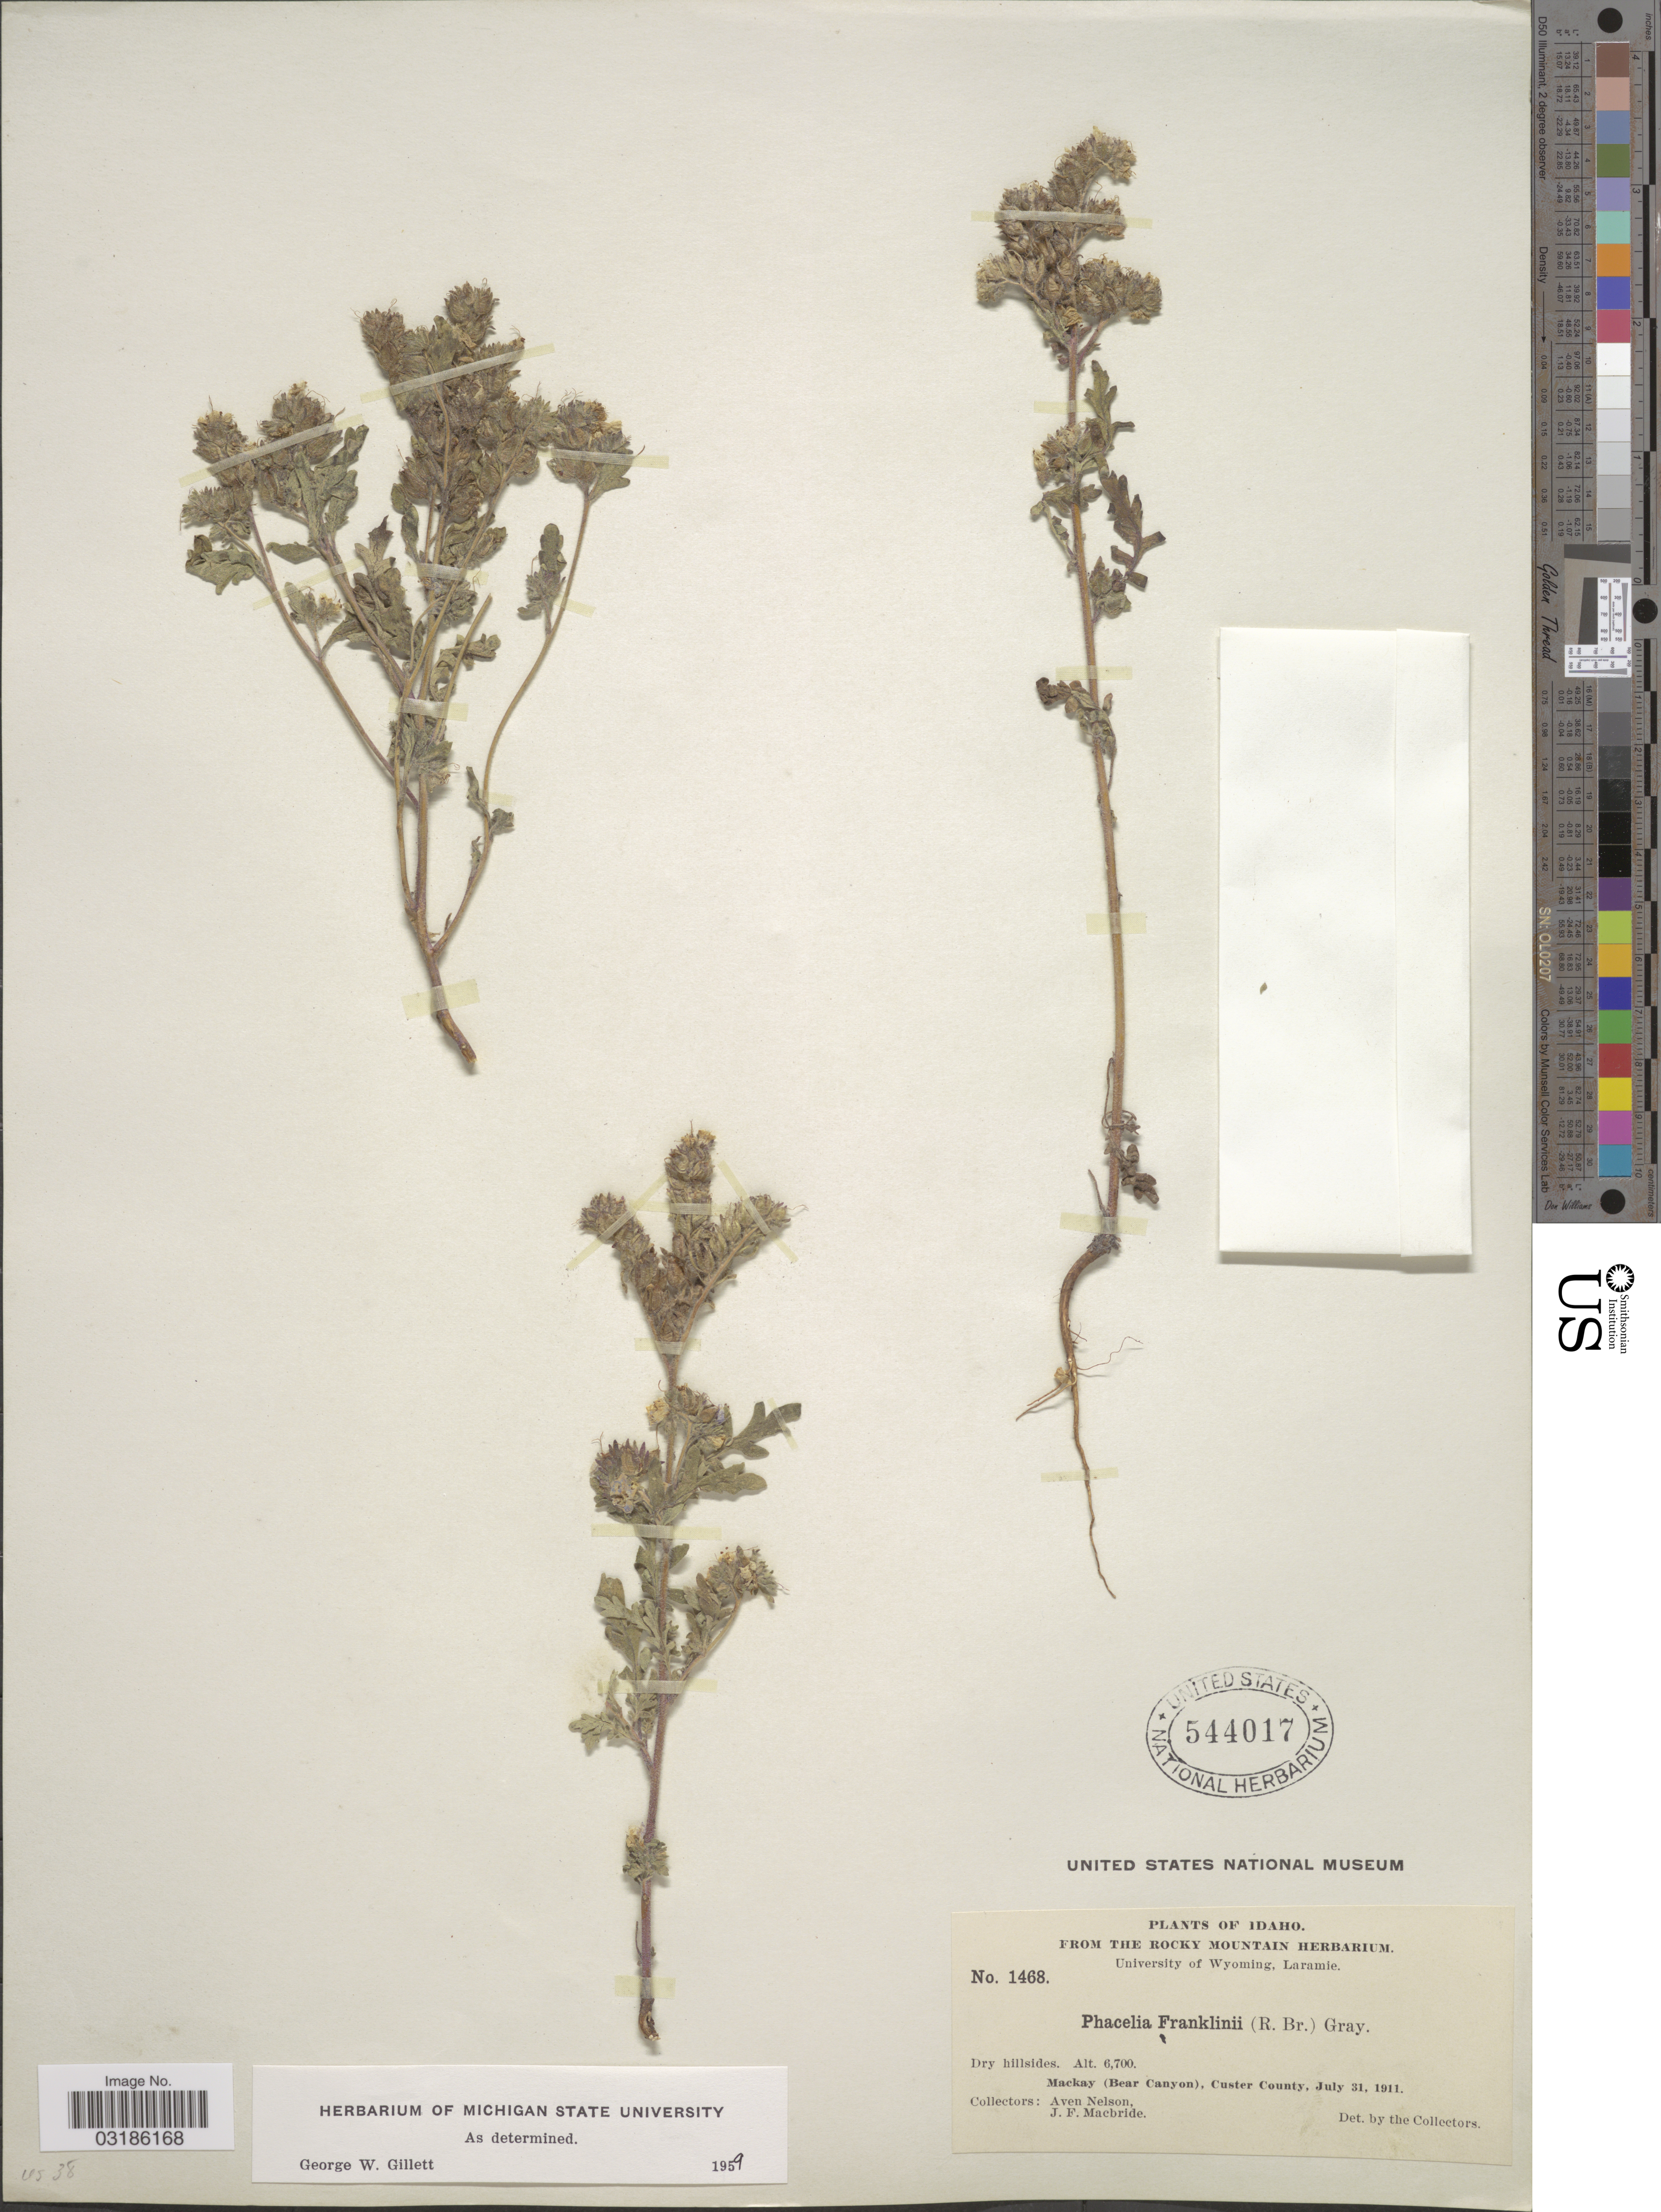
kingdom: Plantae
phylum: Tracheophyta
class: Magnoliopsida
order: Boraginales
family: Hydrophyllaceae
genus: Phacelia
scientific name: Phacelia franklinii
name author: Nutt.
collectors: A. Nelson & J. F. Macbride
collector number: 1468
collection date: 1911-07-31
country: United States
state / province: Idaho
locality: Dry hillsides. Mackay (Bear Canyon), Custer County.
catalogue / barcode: US 544017